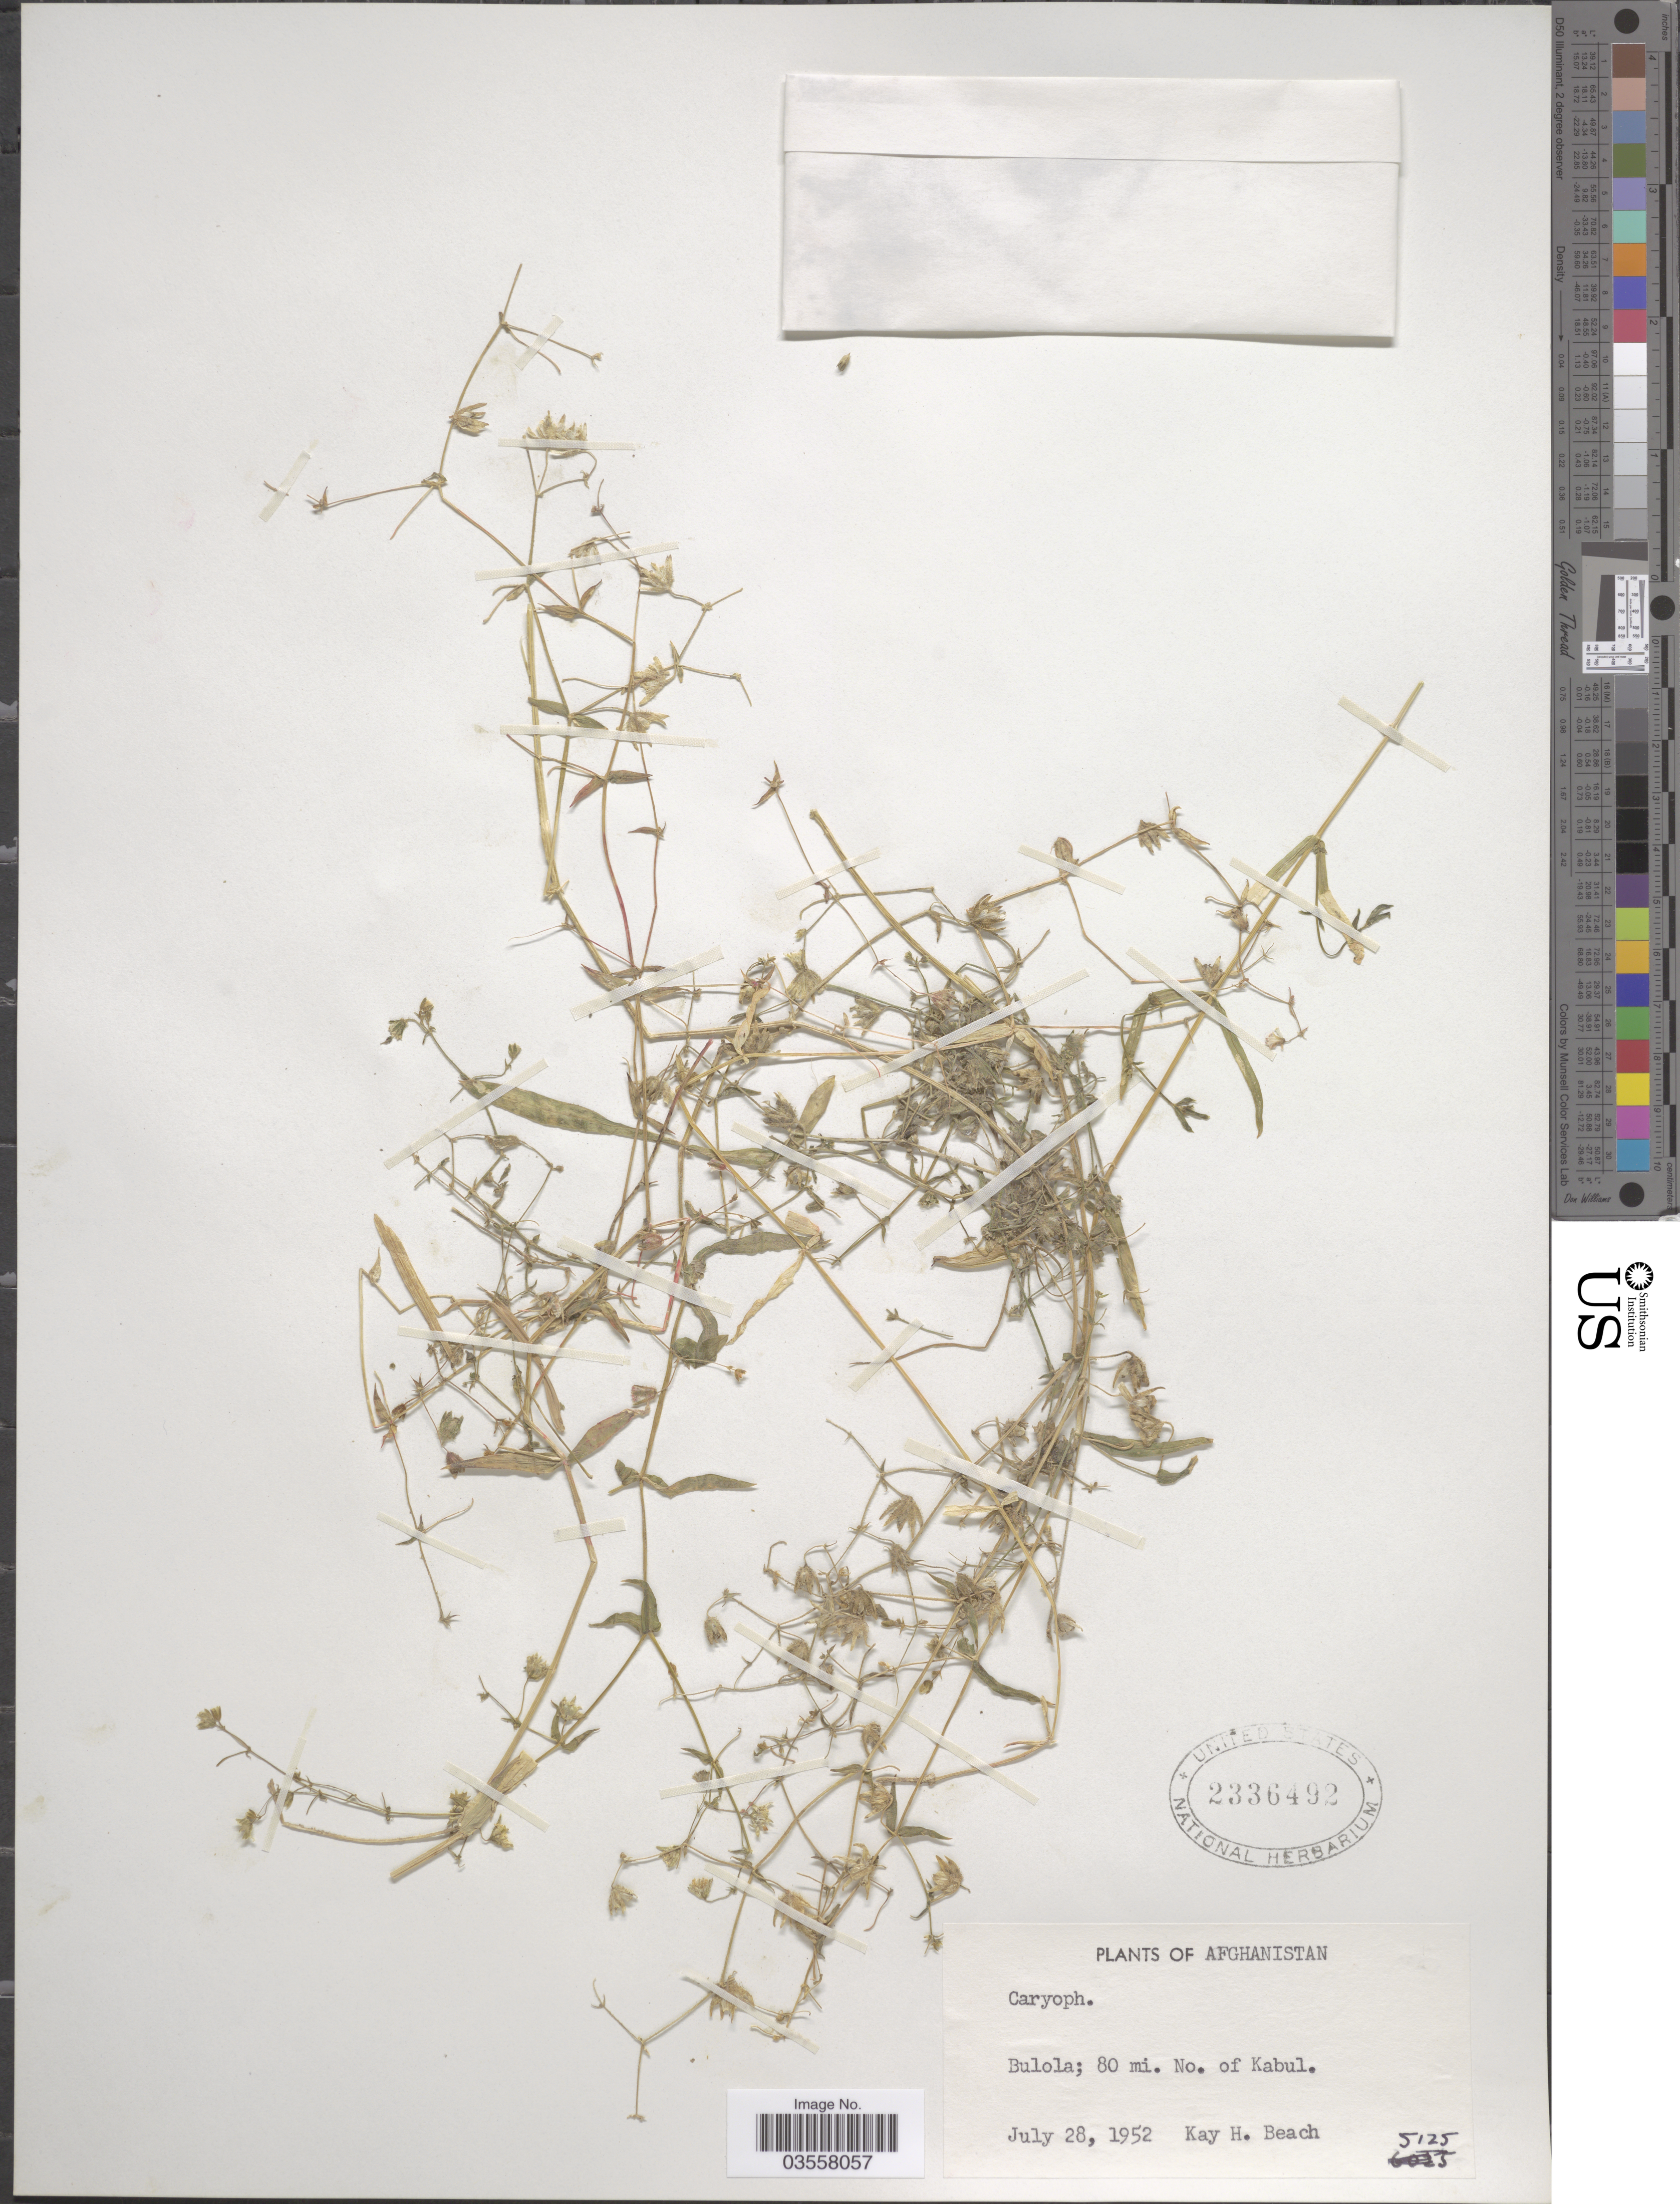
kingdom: Plantae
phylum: Tracheophyta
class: Magnoliopsida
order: Caryophyllales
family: Caryophyllaceae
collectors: K. H. Beach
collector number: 5125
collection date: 1952-07-28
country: Afghanistan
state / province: Kabul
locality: Bulola; 80 mi. No. of Kabul.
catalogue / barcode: US 2336492